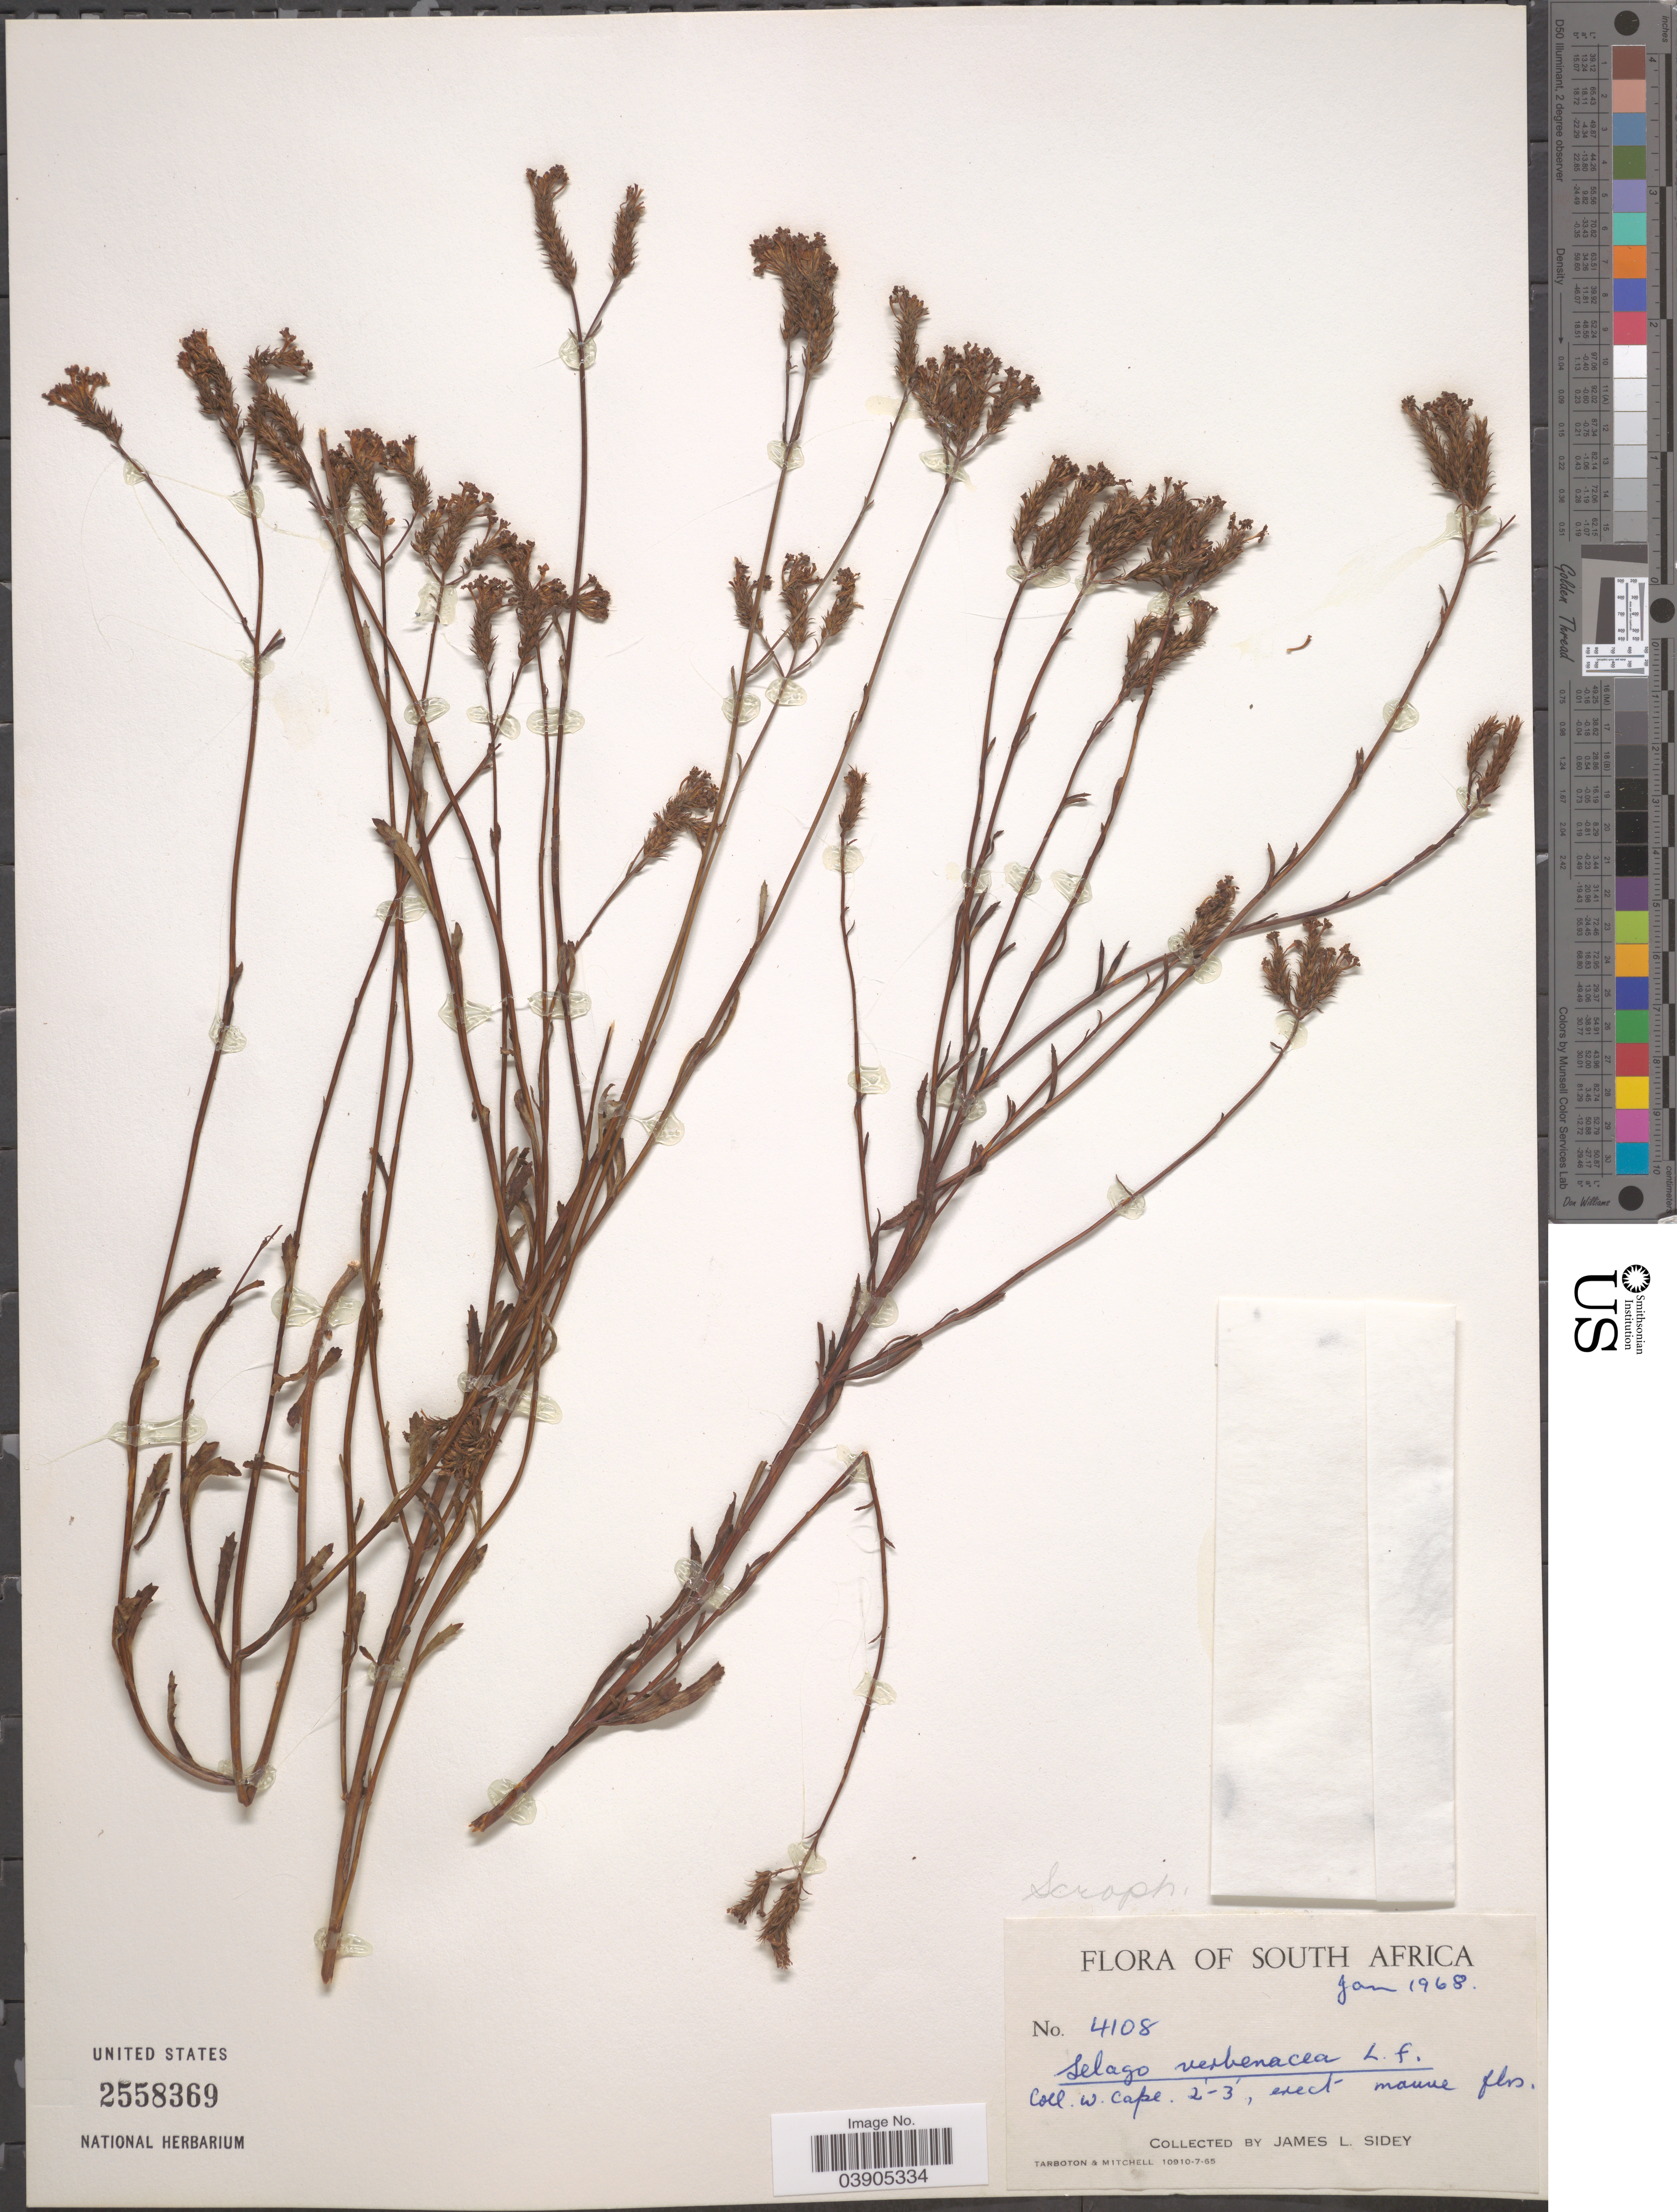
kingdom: Plantae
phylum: Tracheophyta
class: Magnoliopsida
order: Lamiales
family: Scrophulariaceae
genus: Selago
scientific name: Selago vebenacea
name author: L. f.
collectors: J. L. Sidey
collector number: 4108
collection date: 1968-01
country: South Africa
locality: W. Cape.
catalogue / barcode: US 2558369